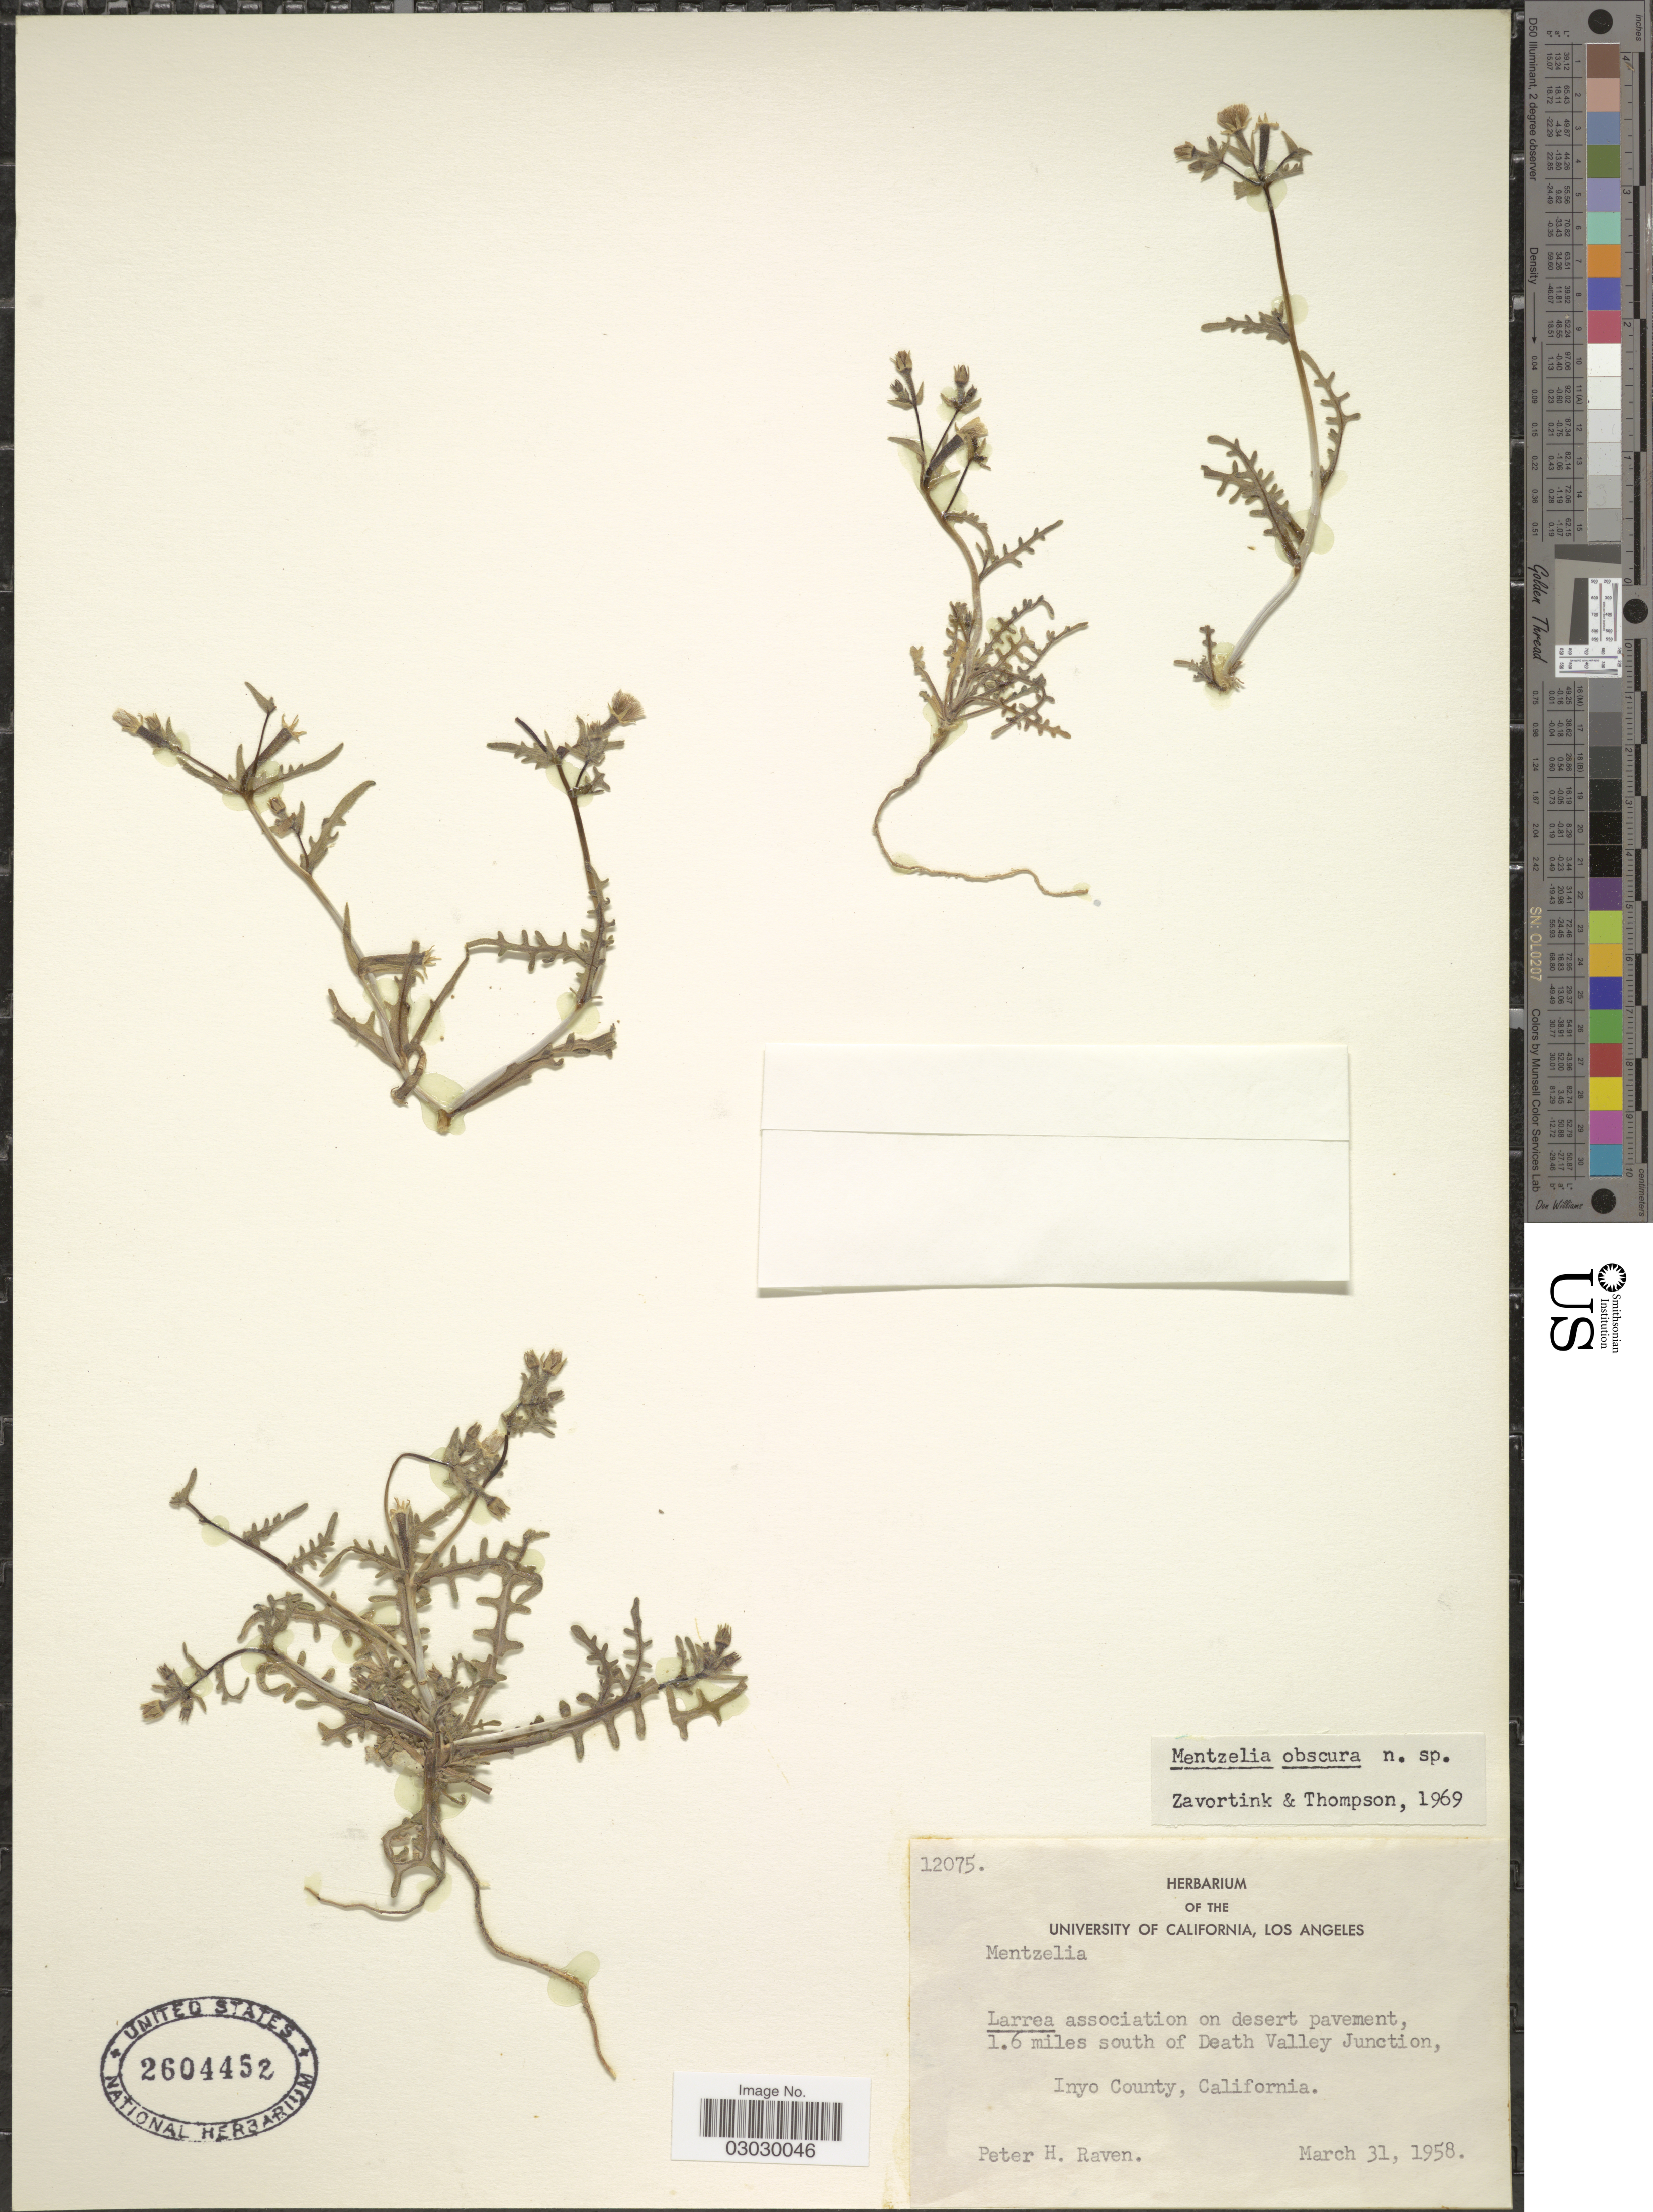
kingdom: Plantae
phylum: Tracheophyta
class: Magnoliopsida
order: Cornales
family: Loasaceae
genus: Mentzelia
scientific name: Mentzelia obscura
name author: H.J. Thomps. & J.E. Roberts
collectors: P. Raven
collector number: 12075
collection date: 1958-03-31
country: United States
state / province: California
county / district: Inyo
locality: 1.6 miles south of Death Valley Junction, Inyo County.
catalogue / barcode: US 2604452